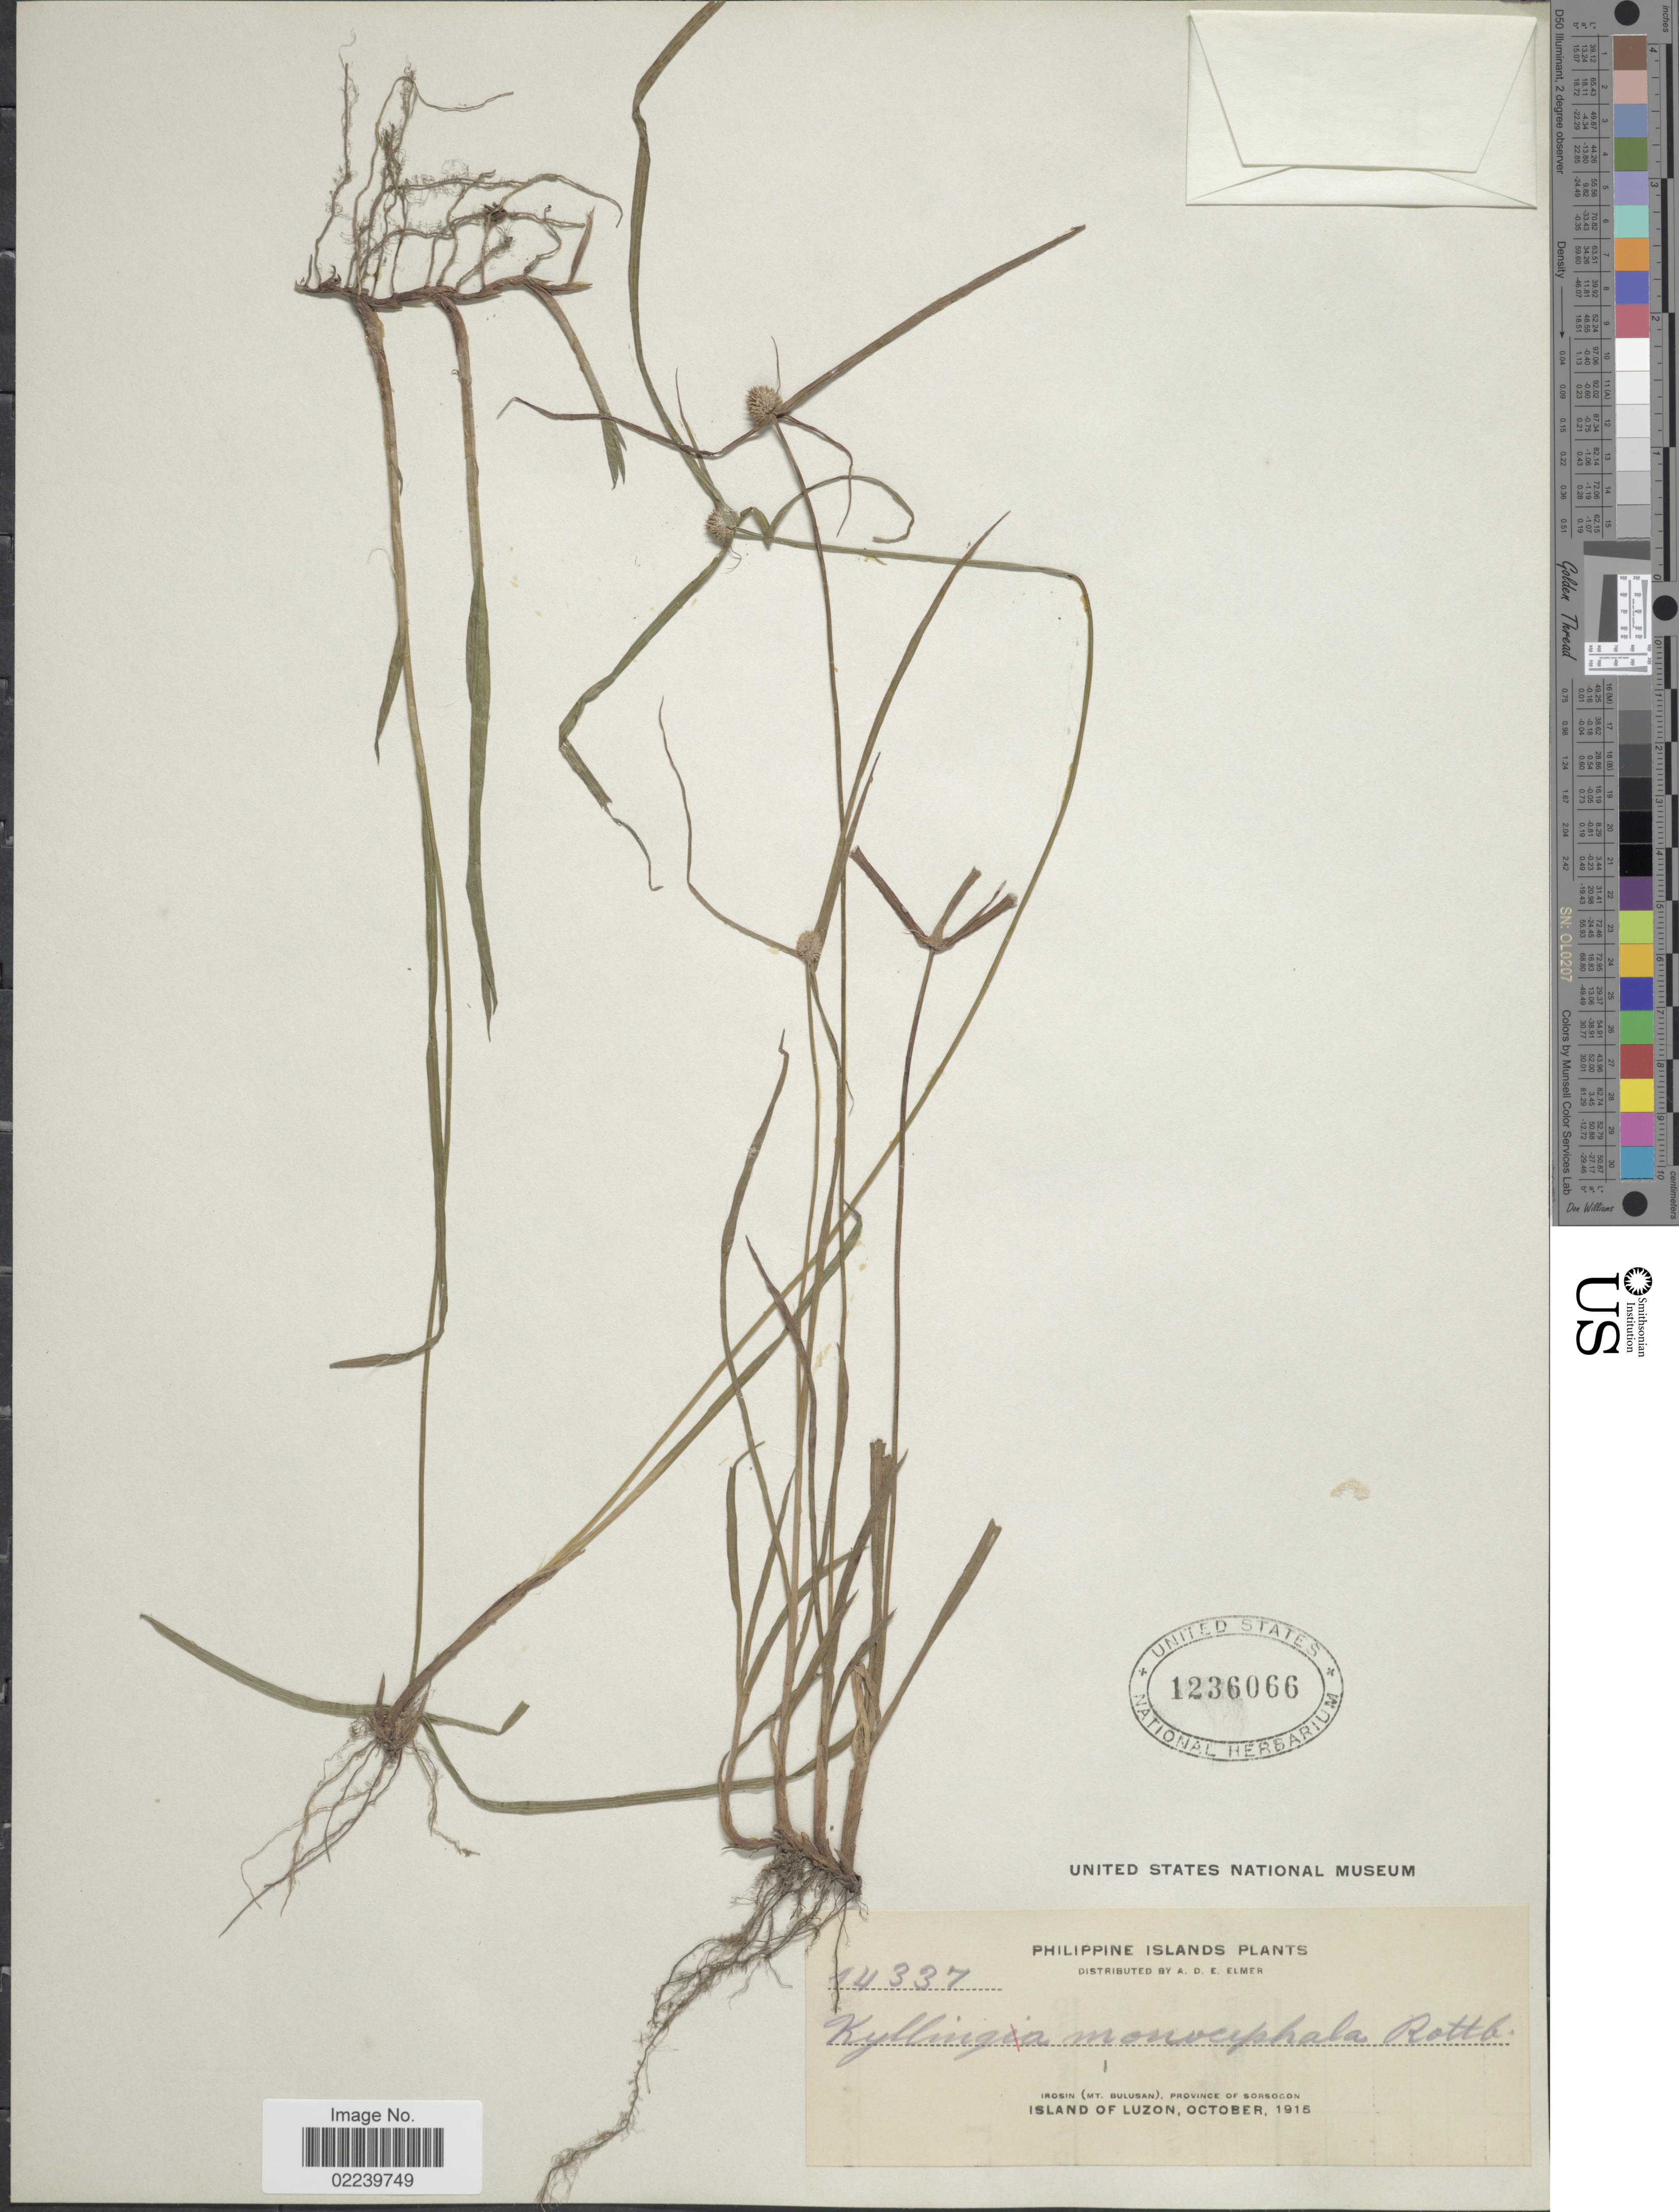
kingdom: Plantae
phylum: Tracheophyta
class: Liliopsida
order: Poales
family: Cyperaceae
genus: Cyperus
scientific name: Cyperus mindorensis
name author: (Steud.) Huygh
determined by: Strong, M. T., (US), Smithsonian Institution - National Museum of Natural History (UNITED STATES)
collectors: A. D. E. Elmer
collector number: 14337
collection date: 1915-10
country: Philippines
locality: Irosin (Mt. Bulusan), Province of Sorsogon, Island of Luzon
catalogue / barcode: US 1236066